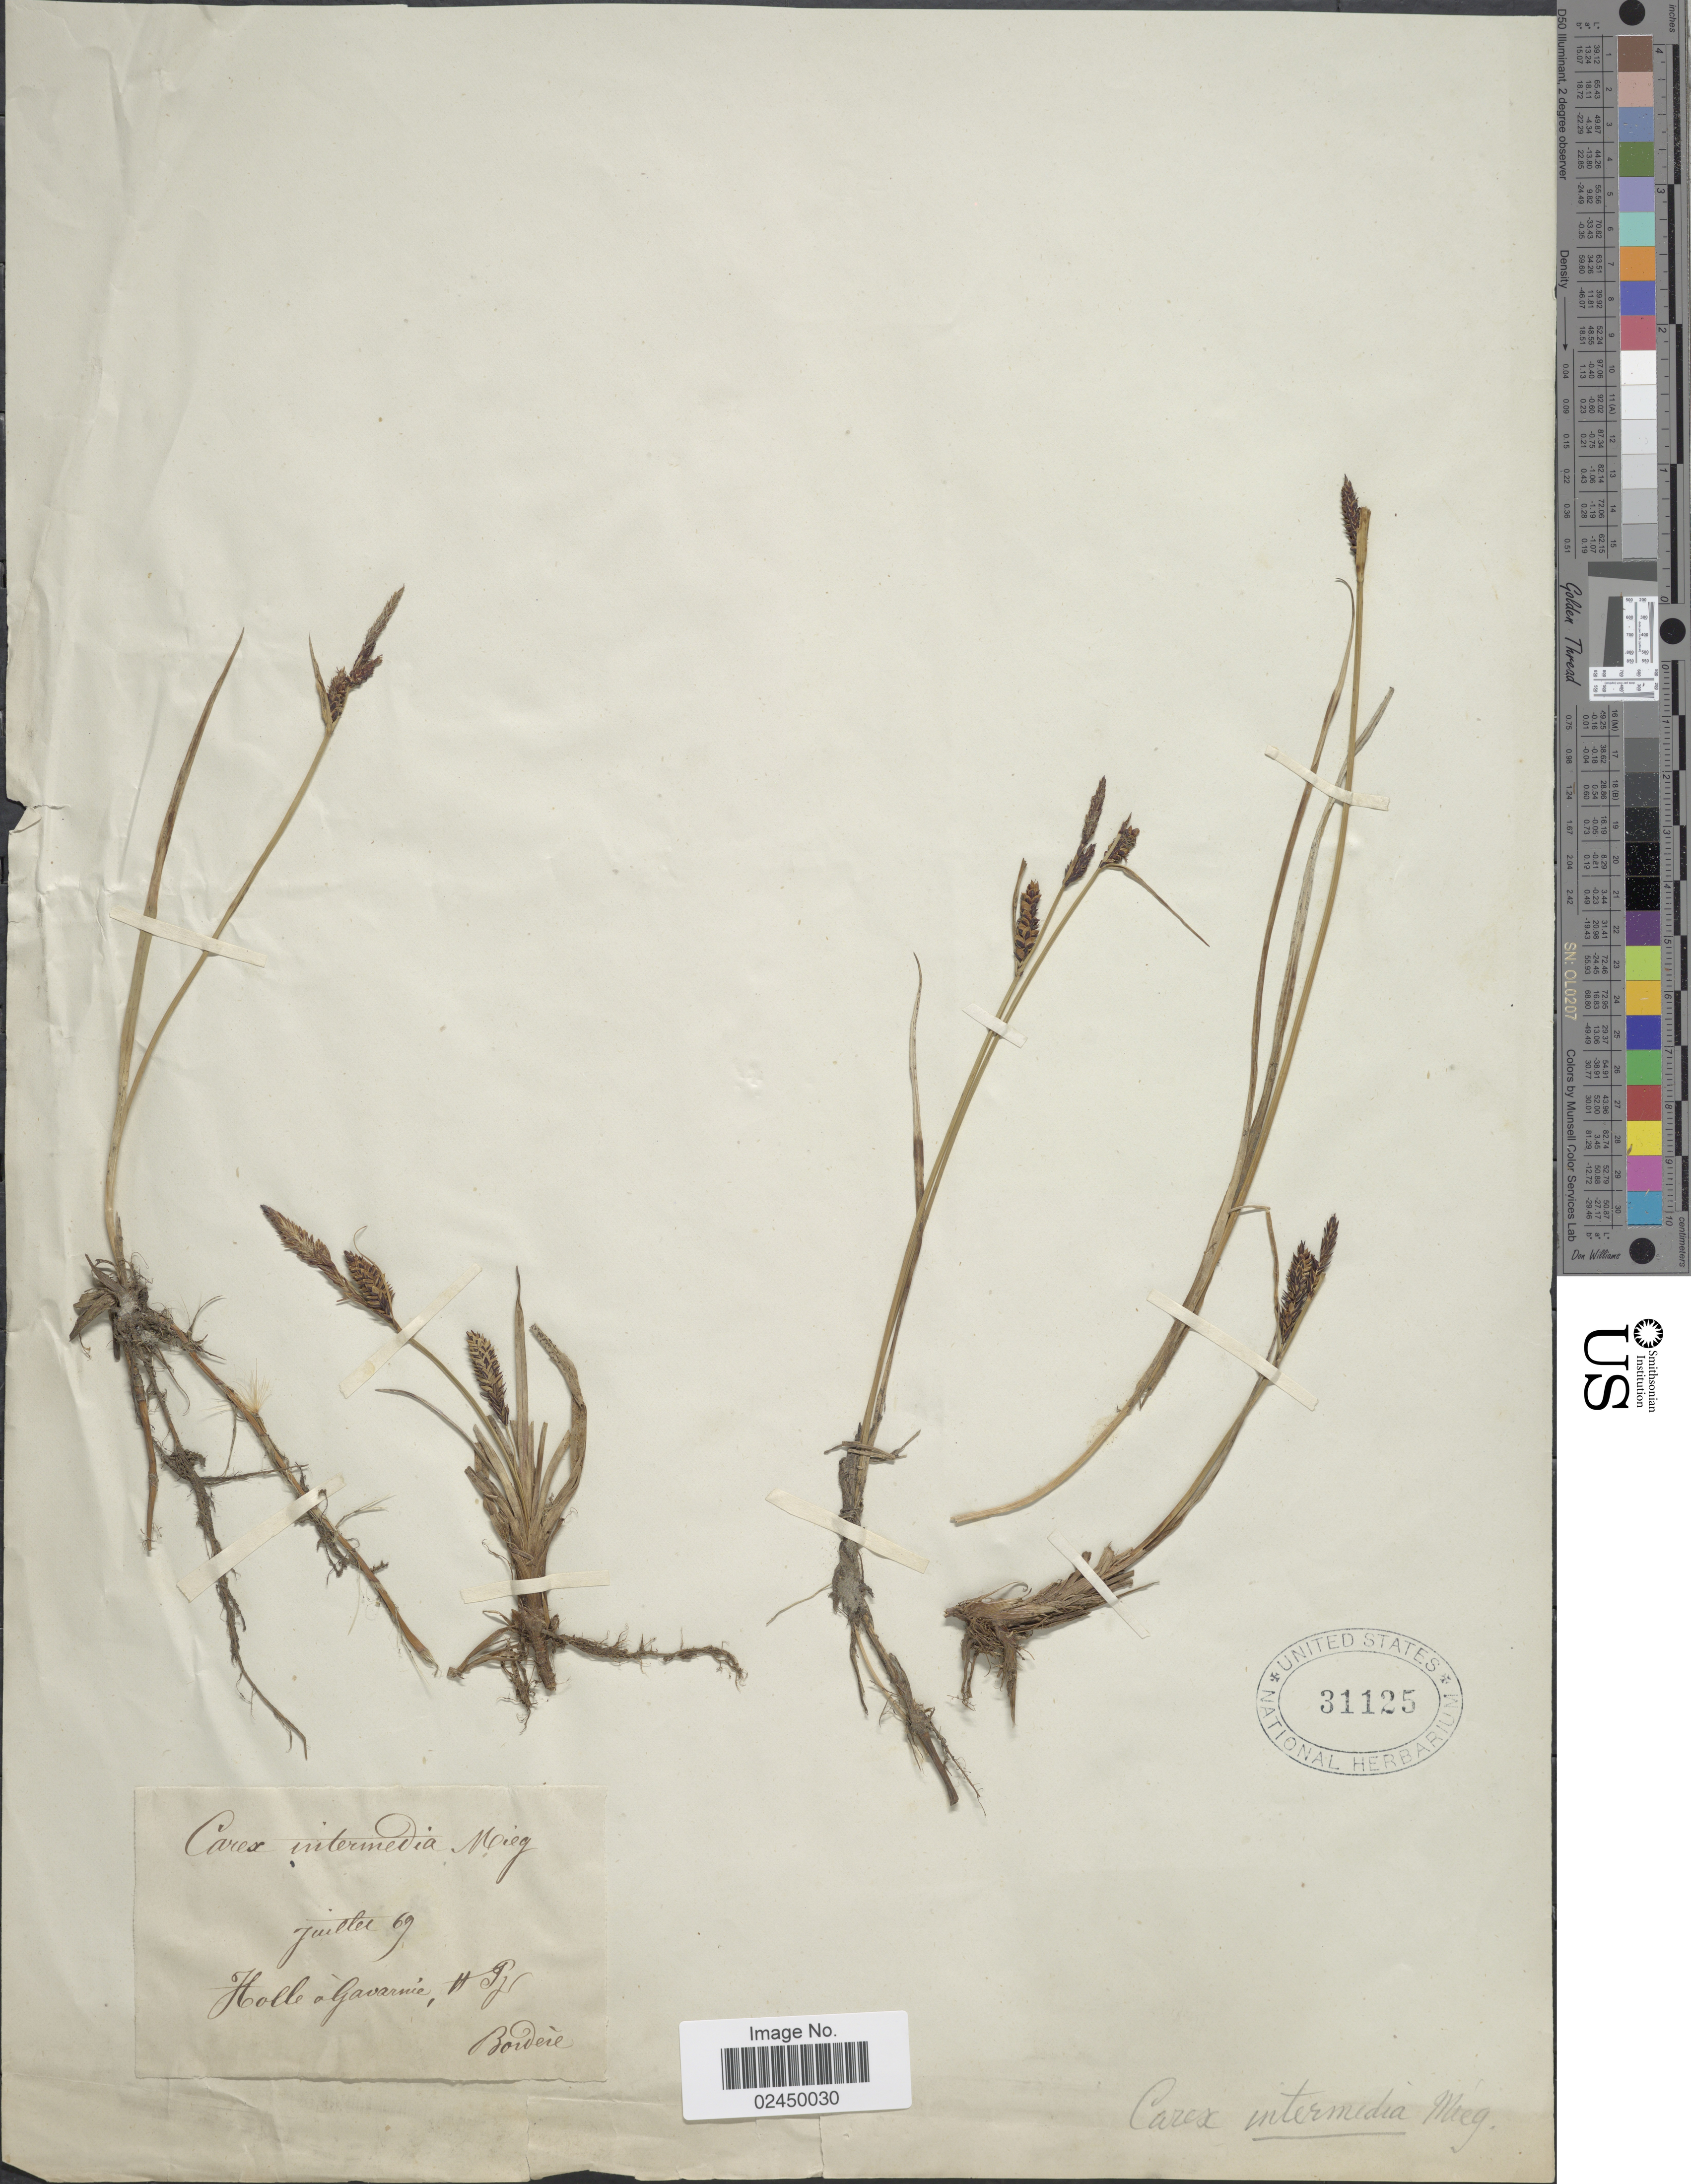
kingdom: Plantae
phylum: Tracheophyta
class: Liliopsida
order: Poales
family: Cyperaceae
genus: Carex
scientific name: Carex disticha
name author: Huds.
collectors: -. Bordère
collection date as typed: Transcribed d/m/y: /7/69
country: France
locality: Holle a Gavarnie, [illegible text]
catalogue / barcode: US 31125